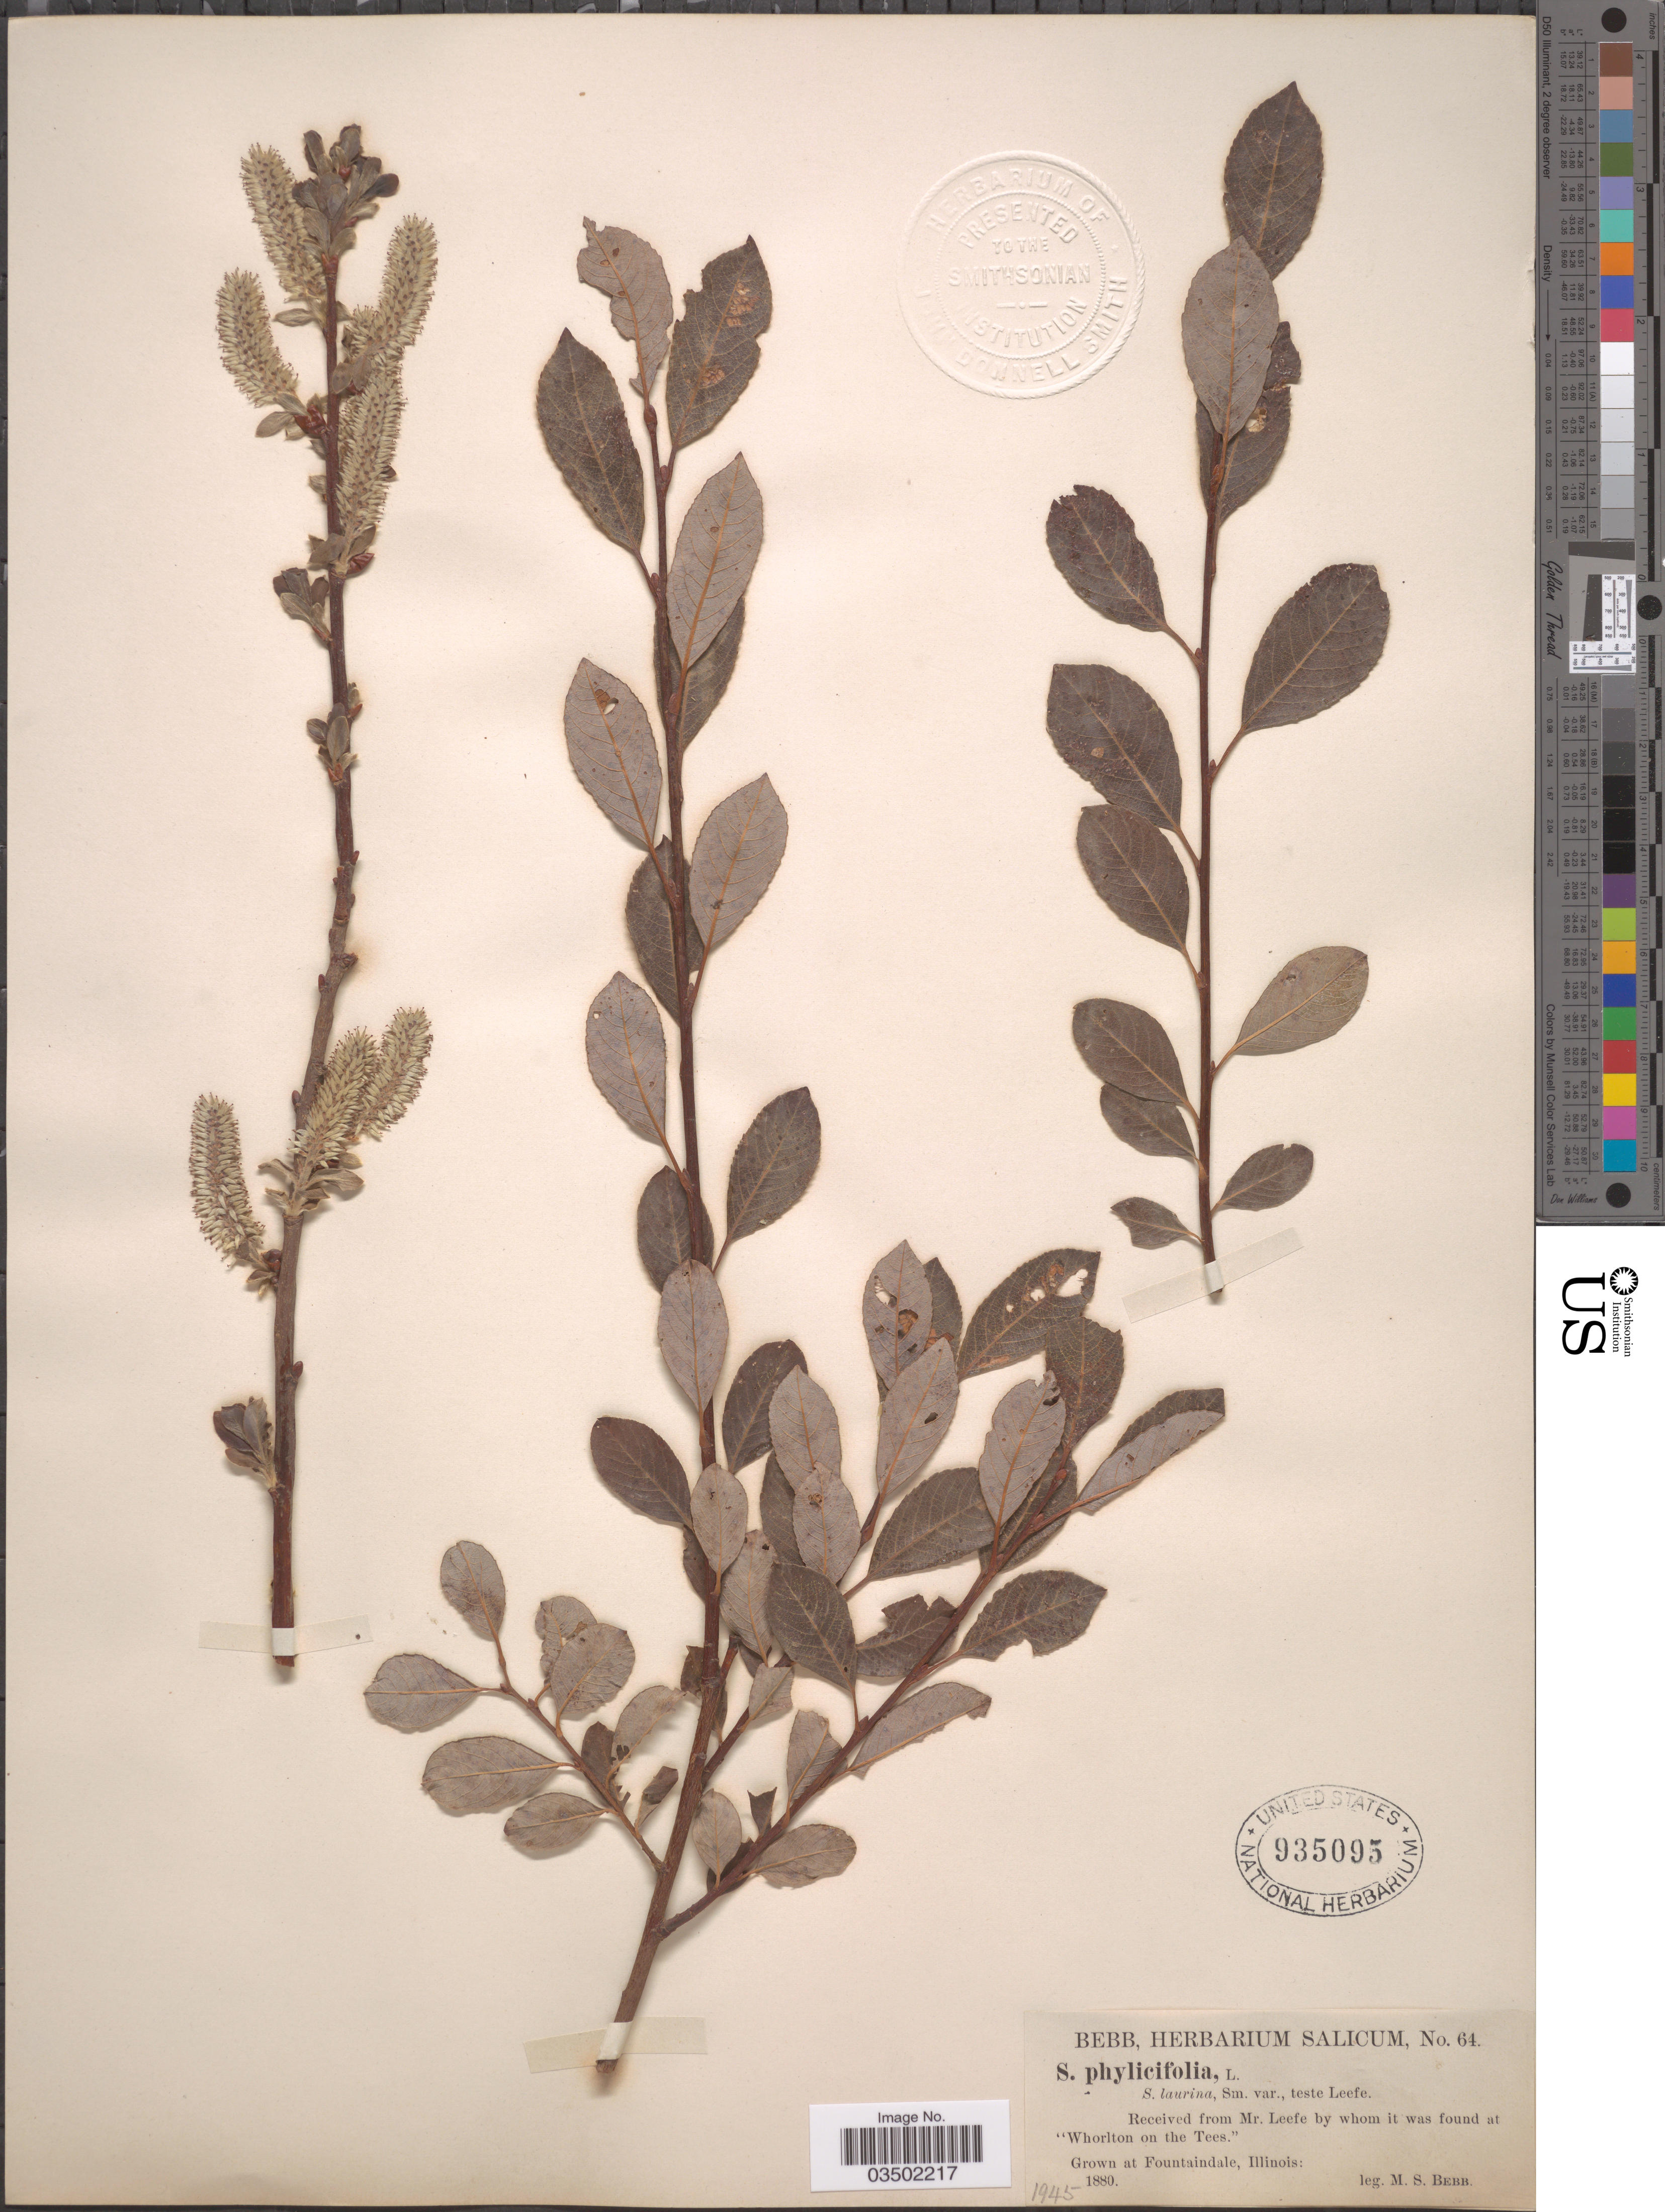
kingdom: Plantae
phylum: Tracheophyta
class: Magnoliopsida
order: Malpighiales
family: Salicaceae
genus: Salix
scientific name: Salix phylicifolia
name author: L.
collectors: M. Bebb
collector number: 64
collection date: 1880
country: United States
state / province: Illinois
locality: Fountaindale.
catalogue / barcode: US 935095